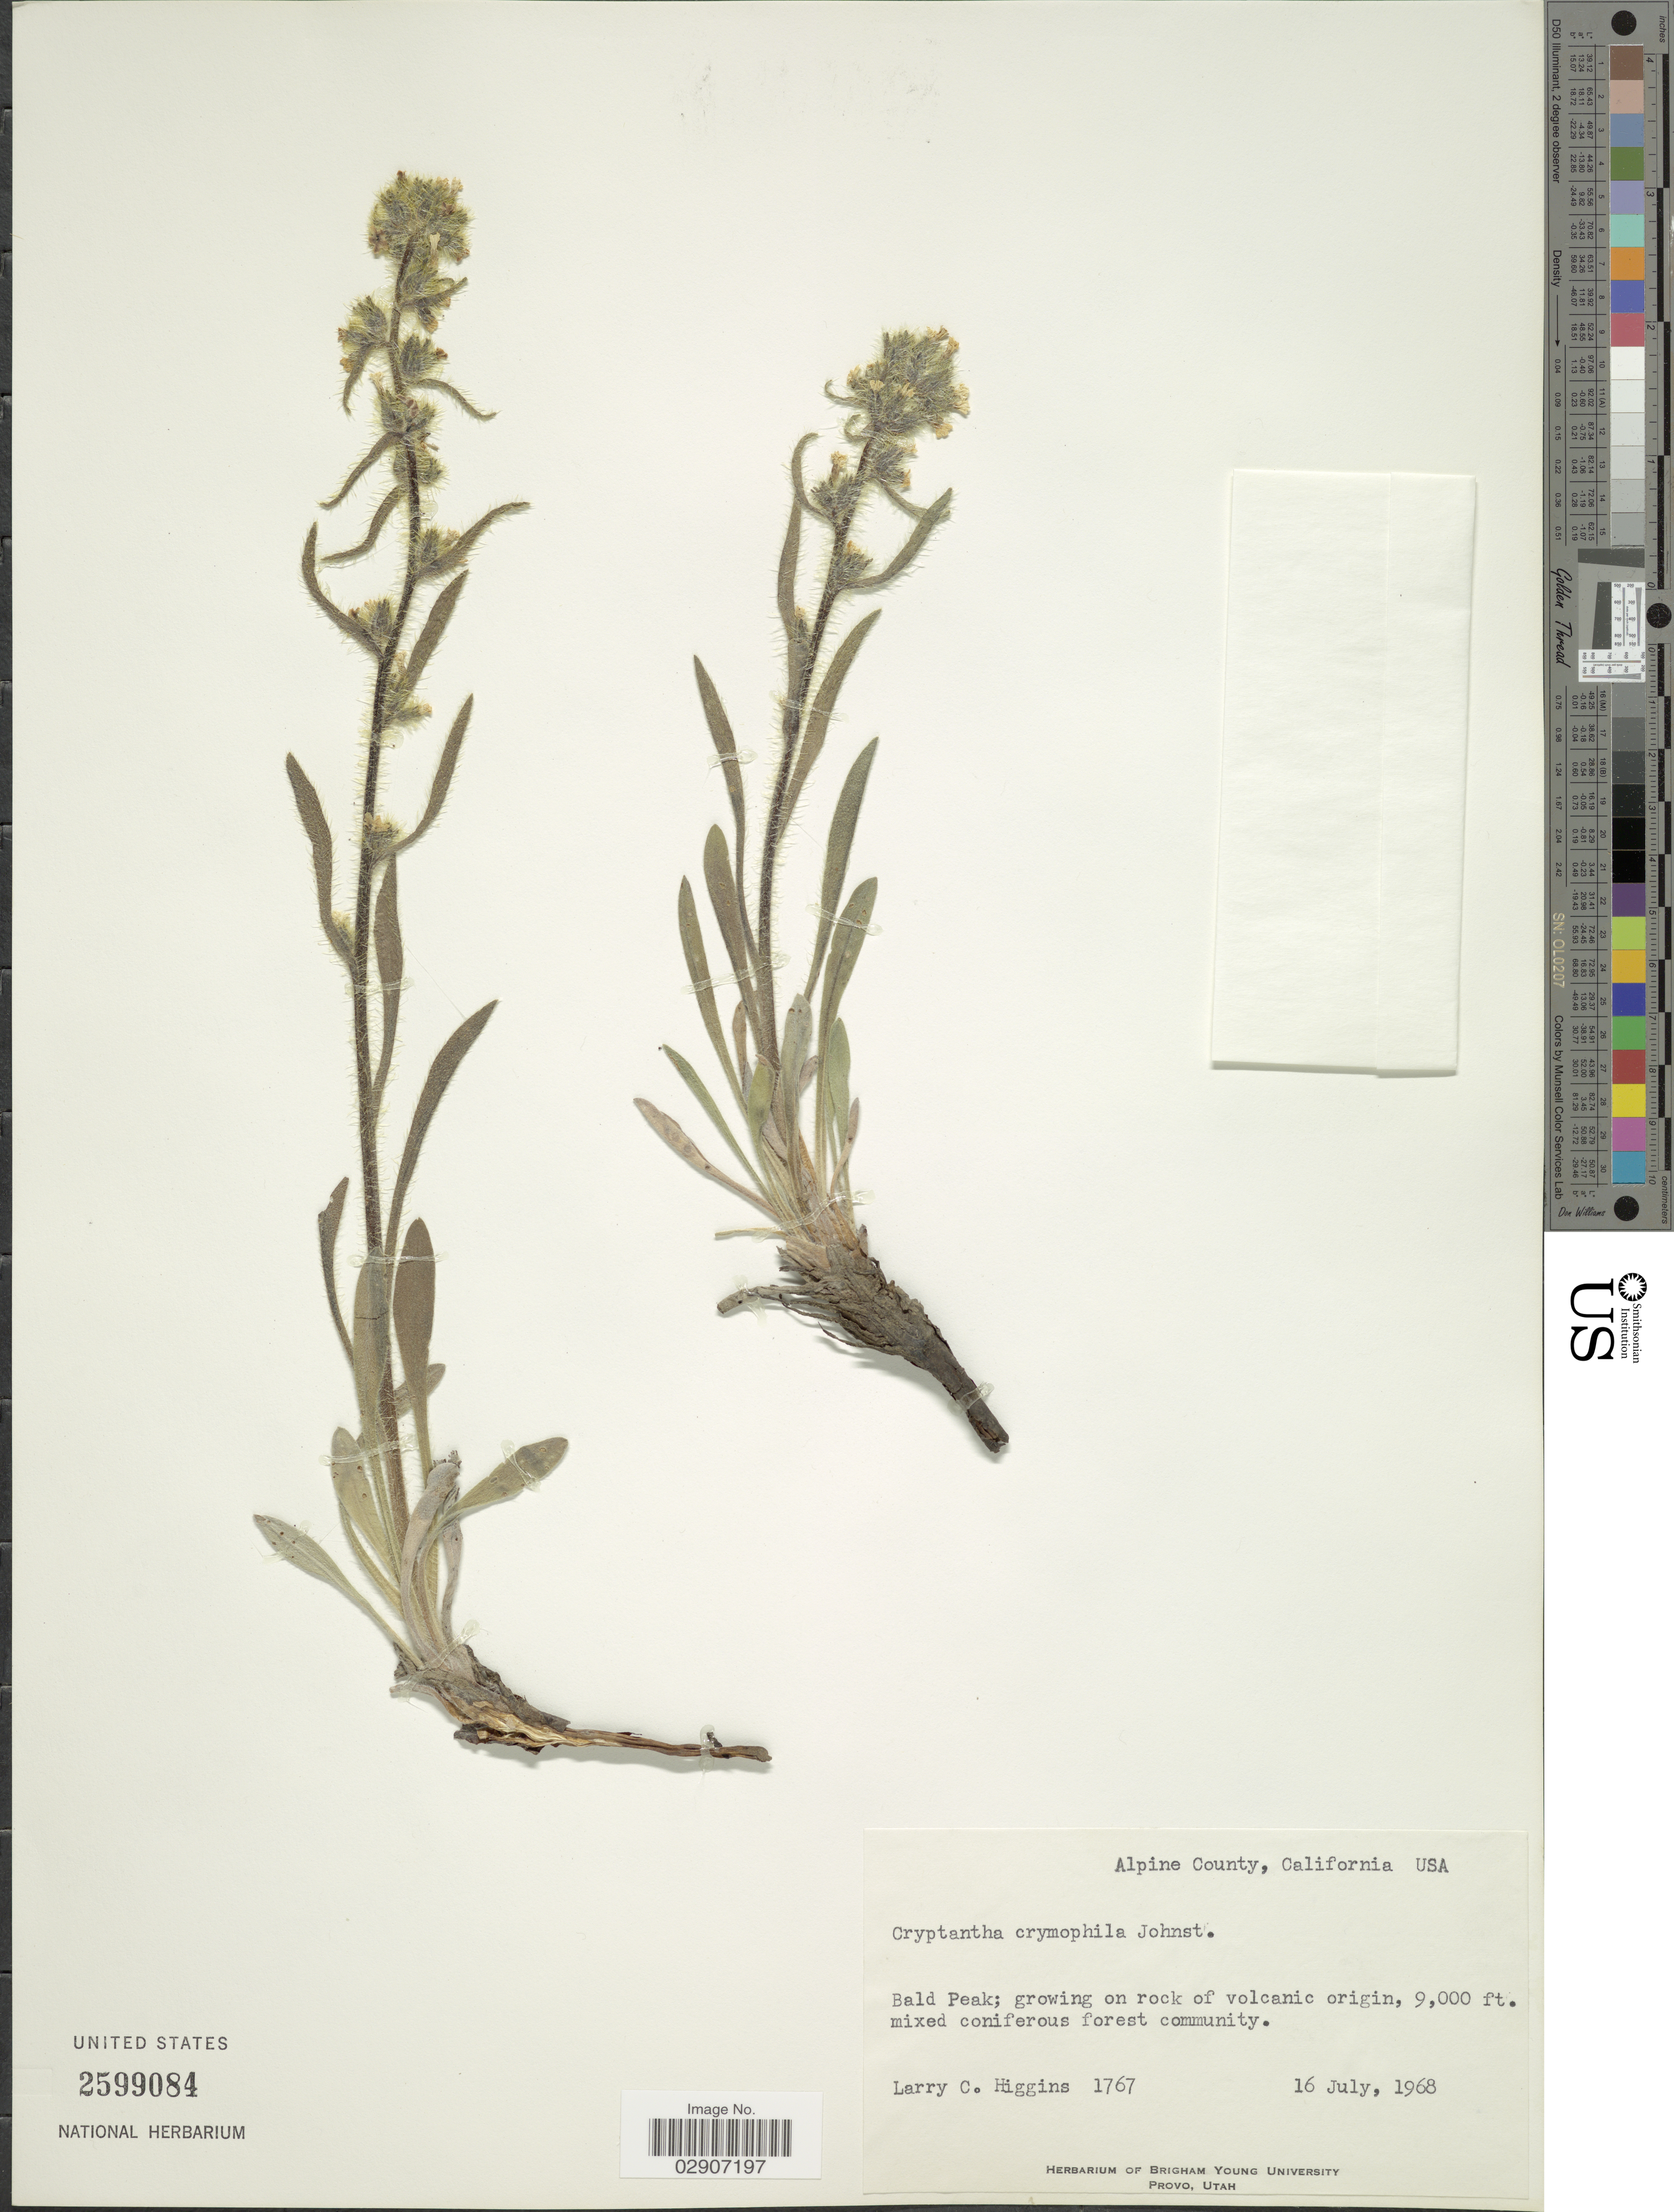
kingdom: Plantae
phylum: Tracheophyta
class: Magnoliopsida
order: Boraginales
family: Boraginaceae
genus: Cryptantha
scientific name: Cryptantha crymophila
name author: I.M. Johnst.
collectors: L. Higgins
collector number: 1767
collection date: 1968-06-16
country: United States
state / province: California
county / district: Alpine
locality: Alpine County, Bald Peak.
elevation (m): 2743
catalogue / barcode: US 2599084